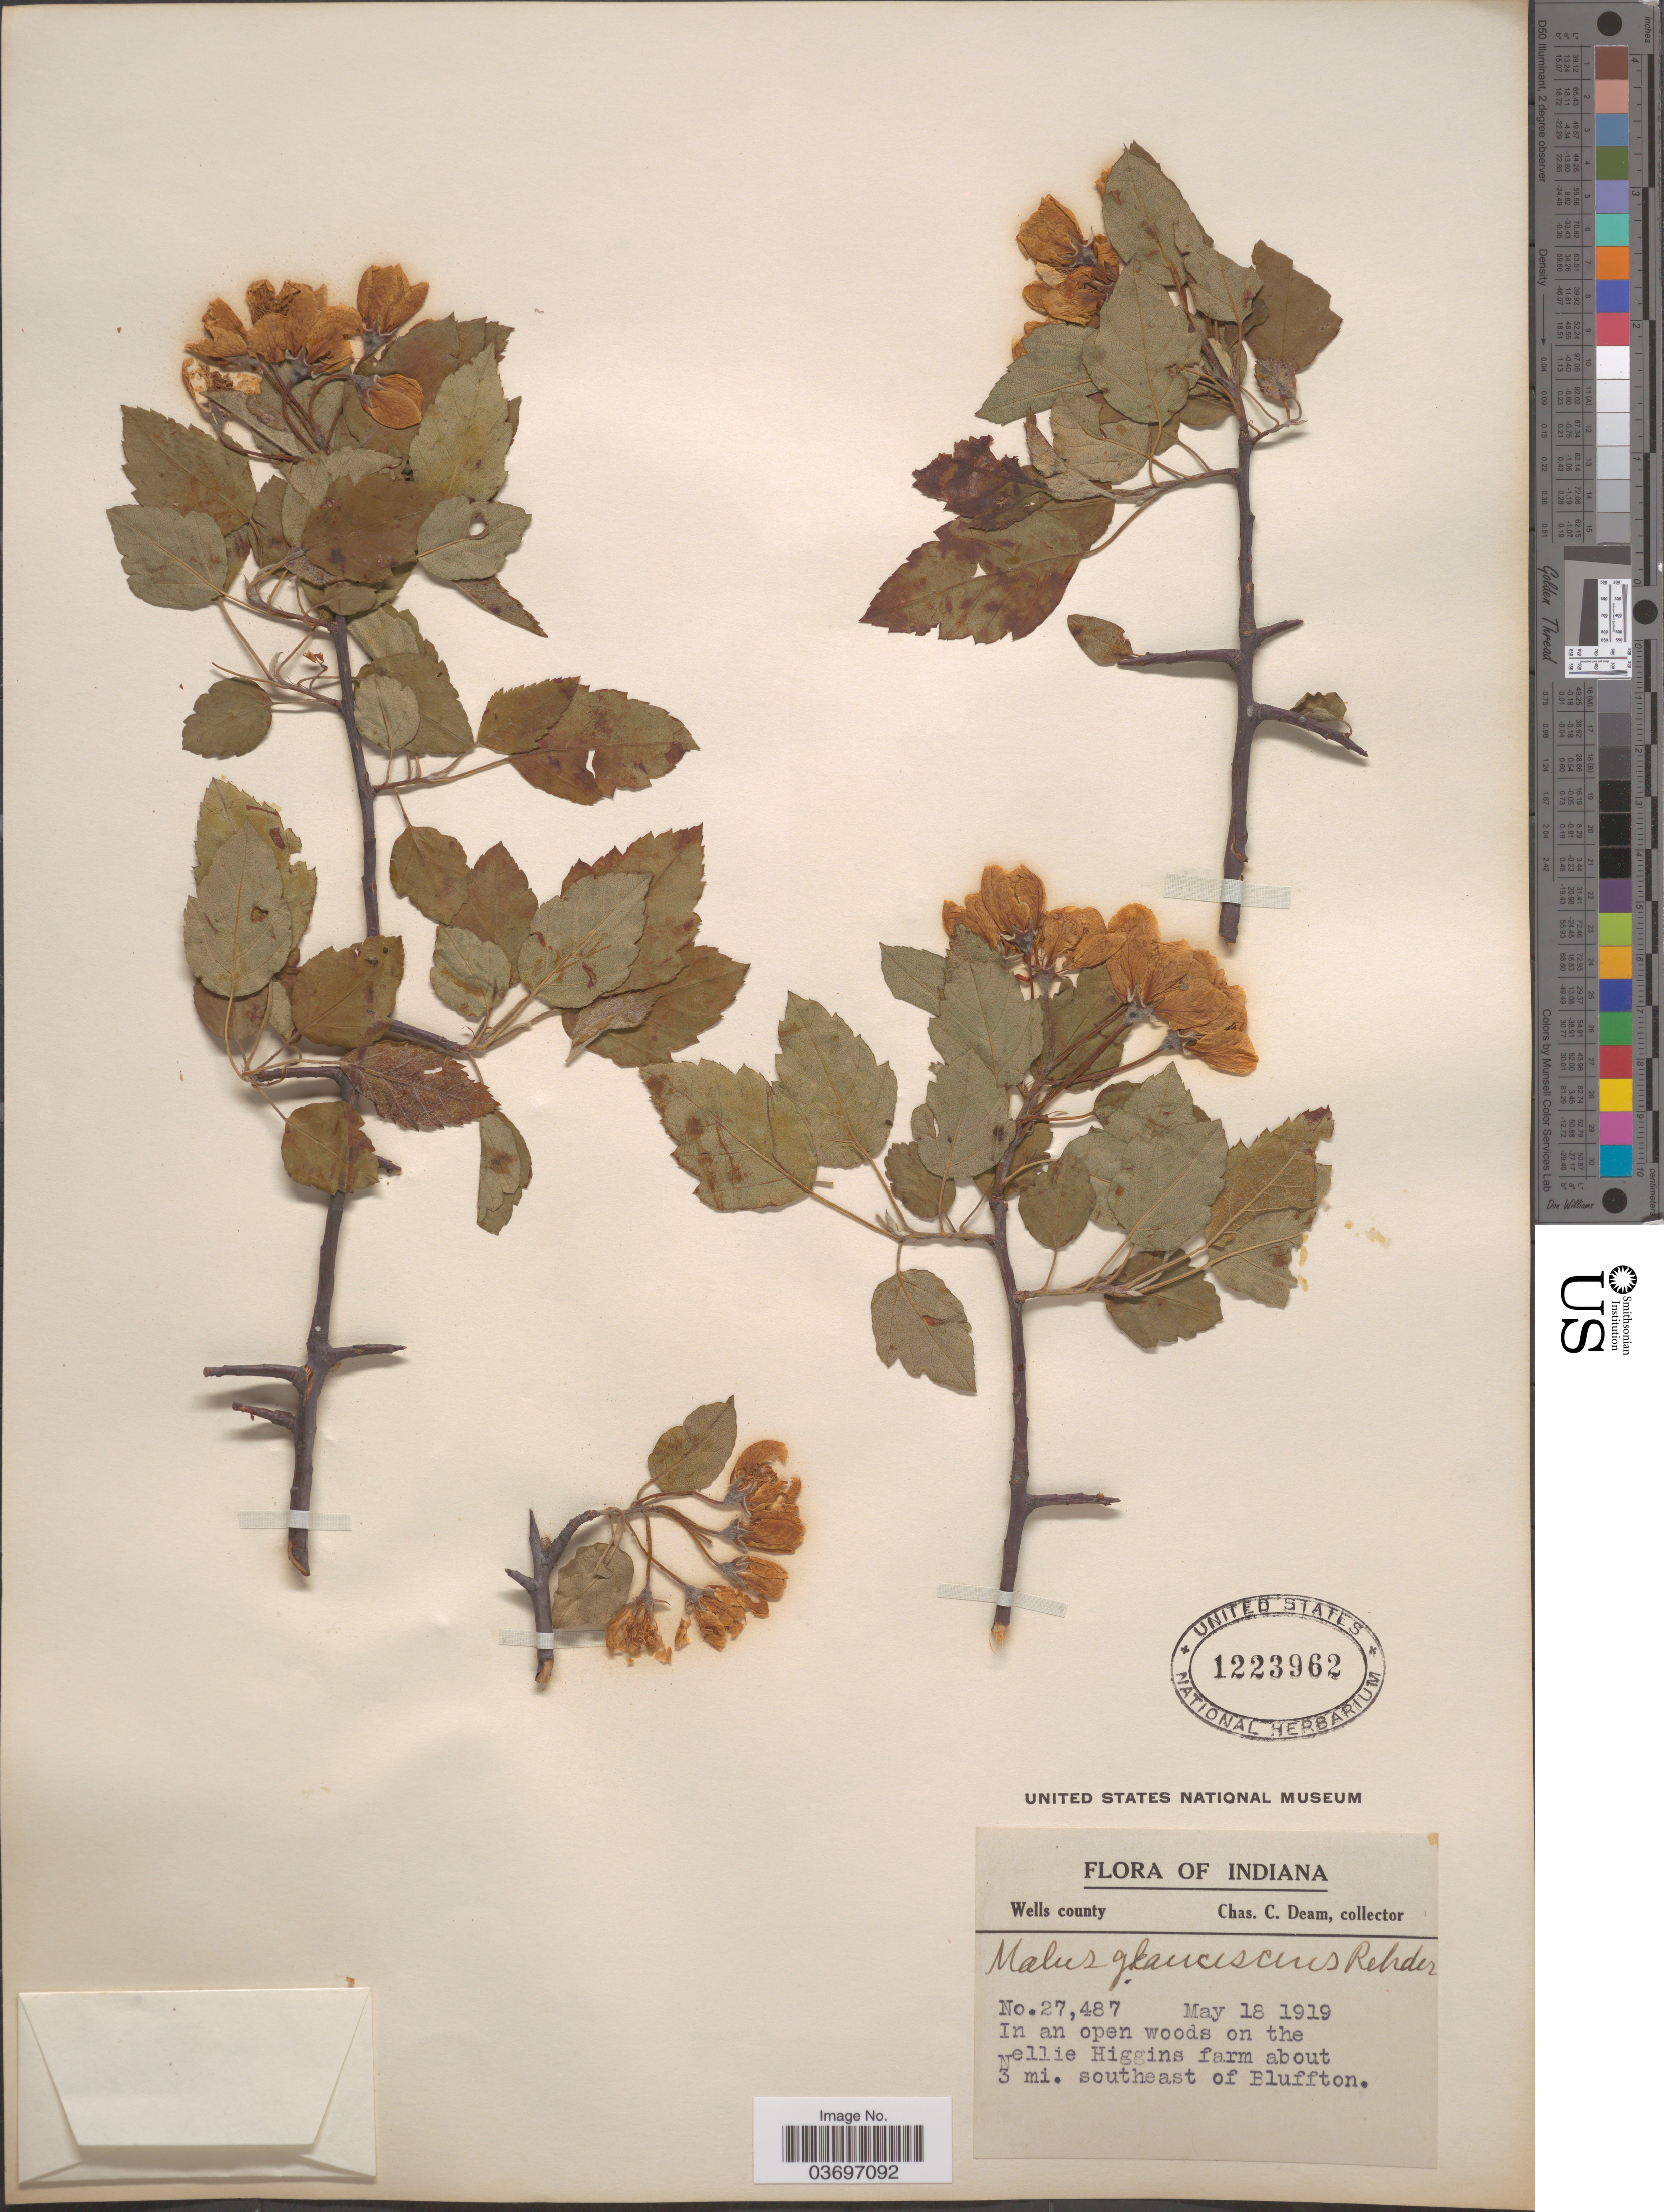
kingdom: Plantae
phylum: Tracheophyta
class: Magnoliopsida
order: Rosales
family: Rosaceae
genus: Malus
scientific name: Malus glaucescens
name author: Rehder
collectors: C. C. Deam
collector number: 27487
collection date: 1919-05-18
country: United States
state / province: Indiana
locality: Wells County. On the Nellie Higgins farm about 3 mi. southeast of Bluffton.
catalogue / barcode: US 1223962